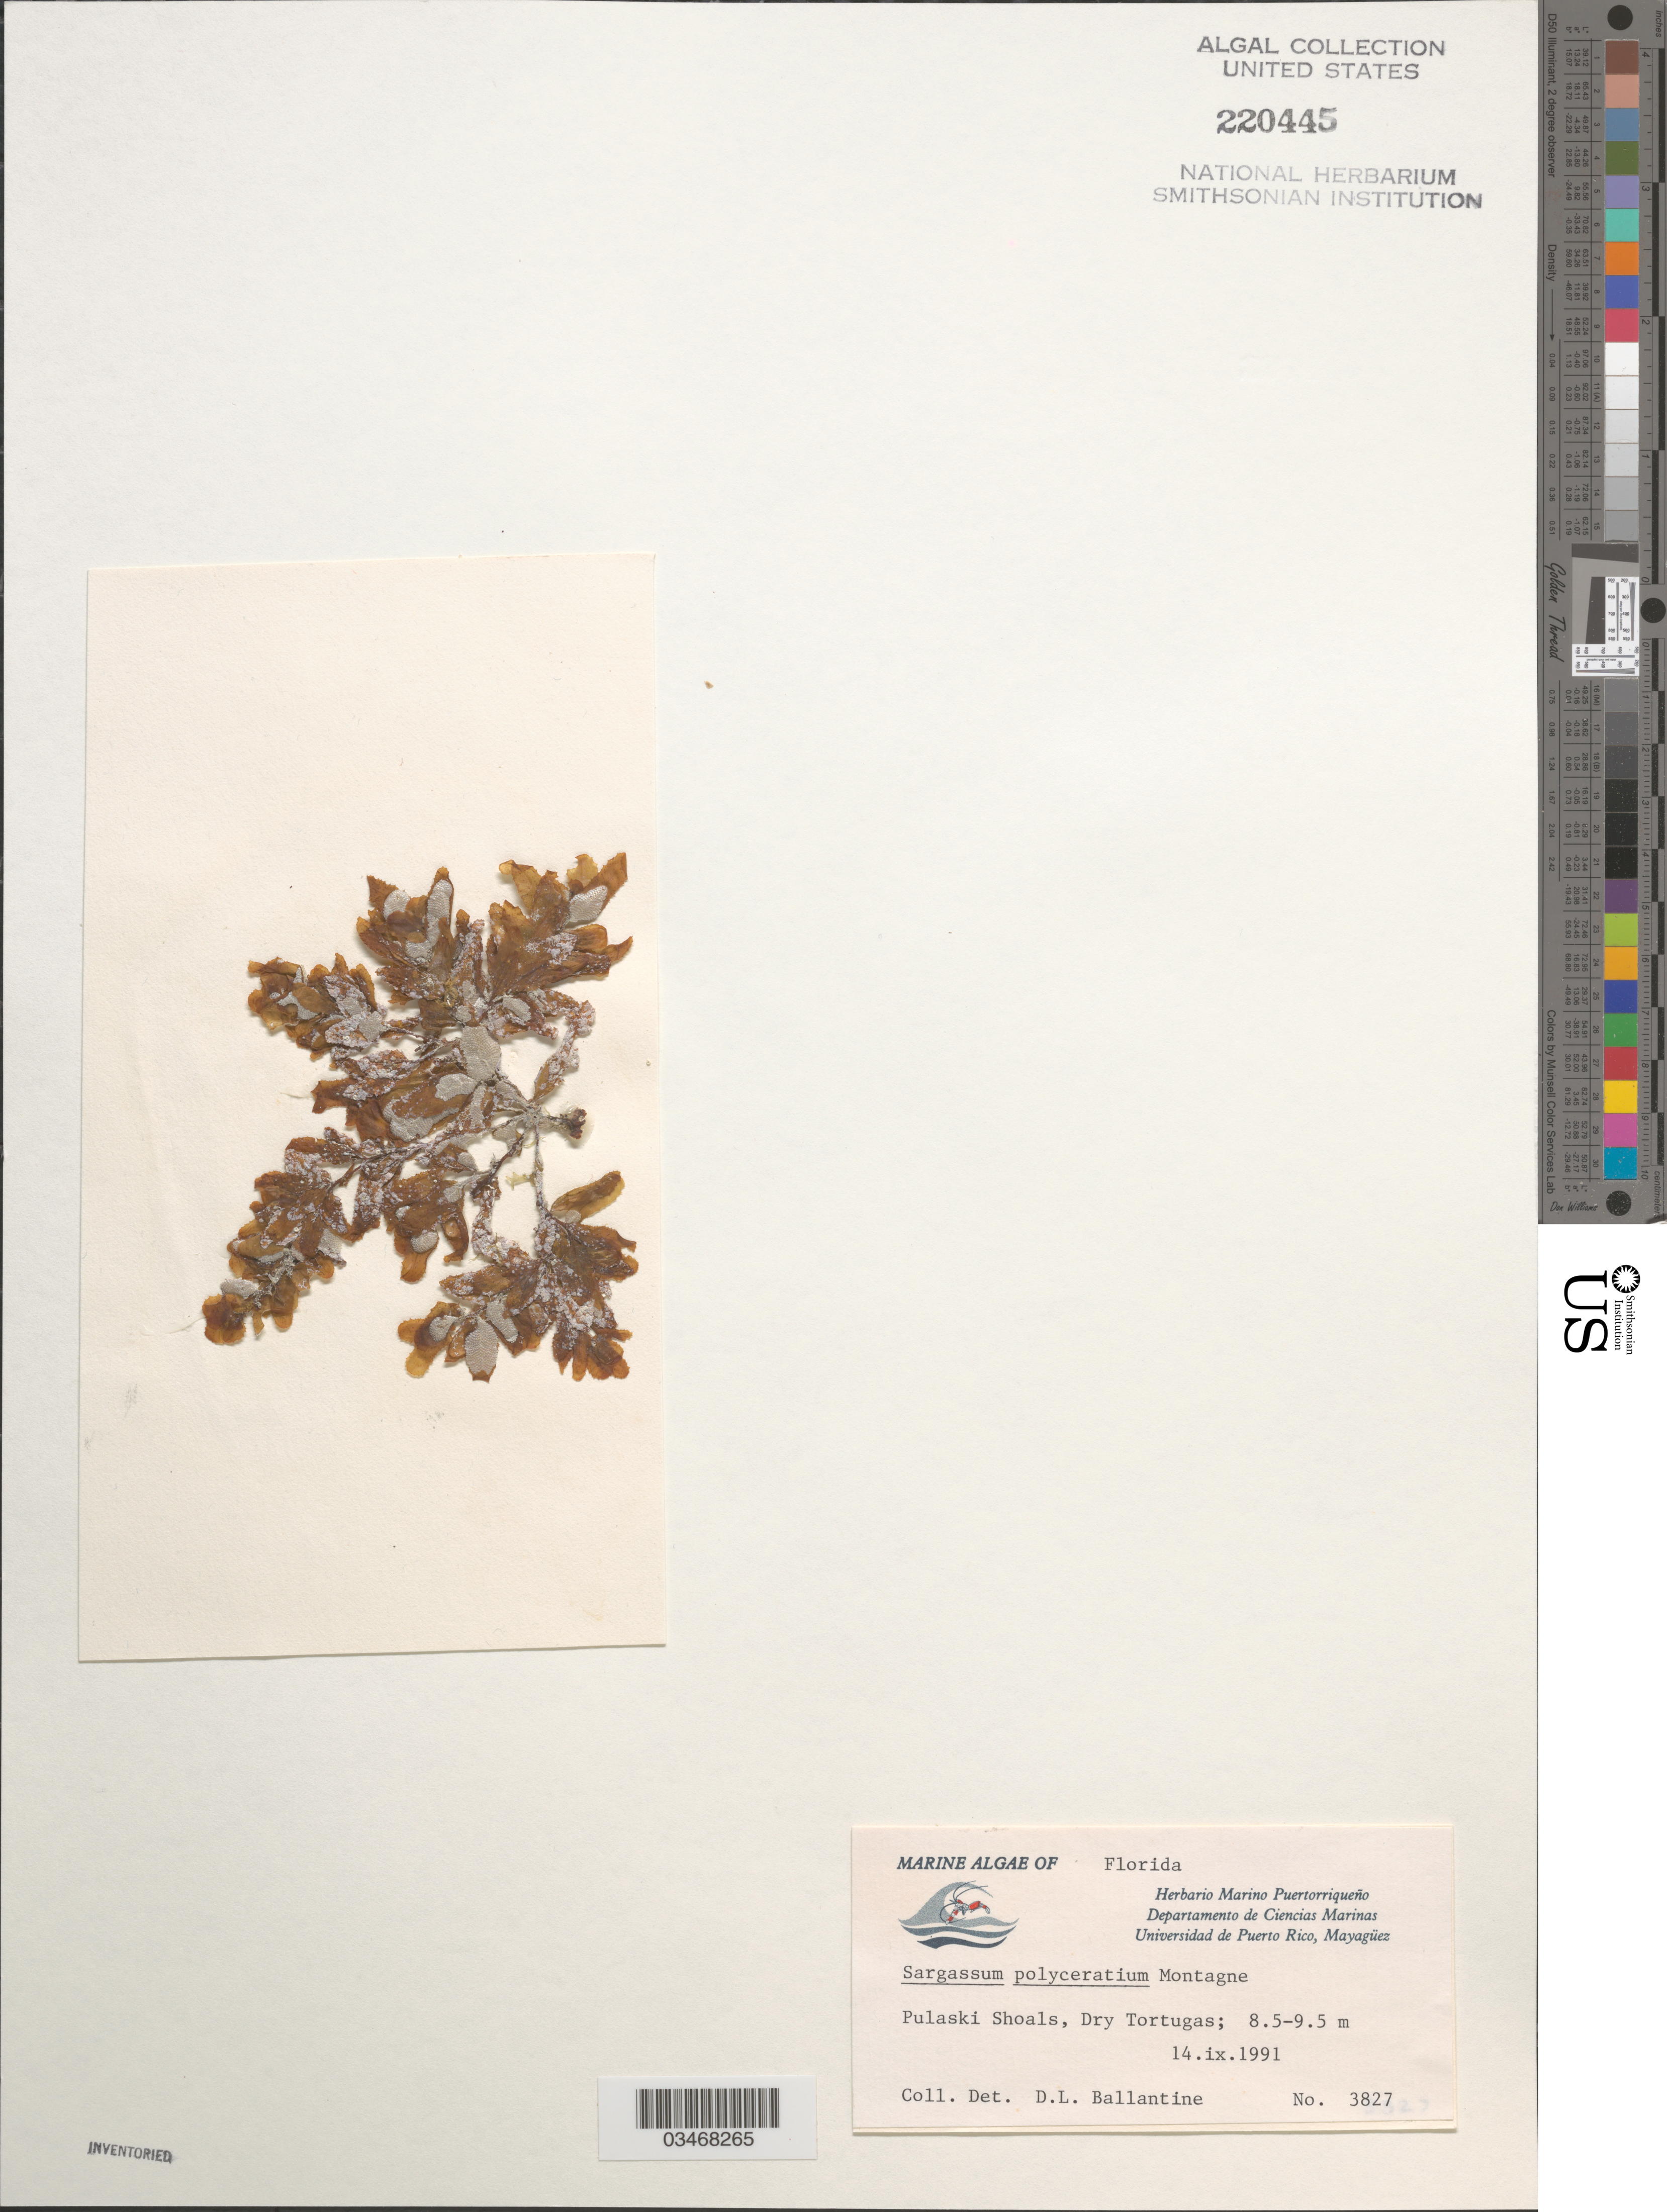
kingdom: Chromista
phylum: Ochrophyta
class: Phaeophyceae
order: Fucales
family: Sargassaceae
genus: Sargassum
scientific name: Sargassum polyceratium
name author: Mont.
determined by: Ballantine, D. L.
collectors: D.L. Ballantine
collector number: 3827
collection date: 1991-09-14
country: United States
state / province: Florida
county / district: Monroe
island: Dry Tortugas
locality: Pulaski Shoals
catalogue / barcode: US 220445